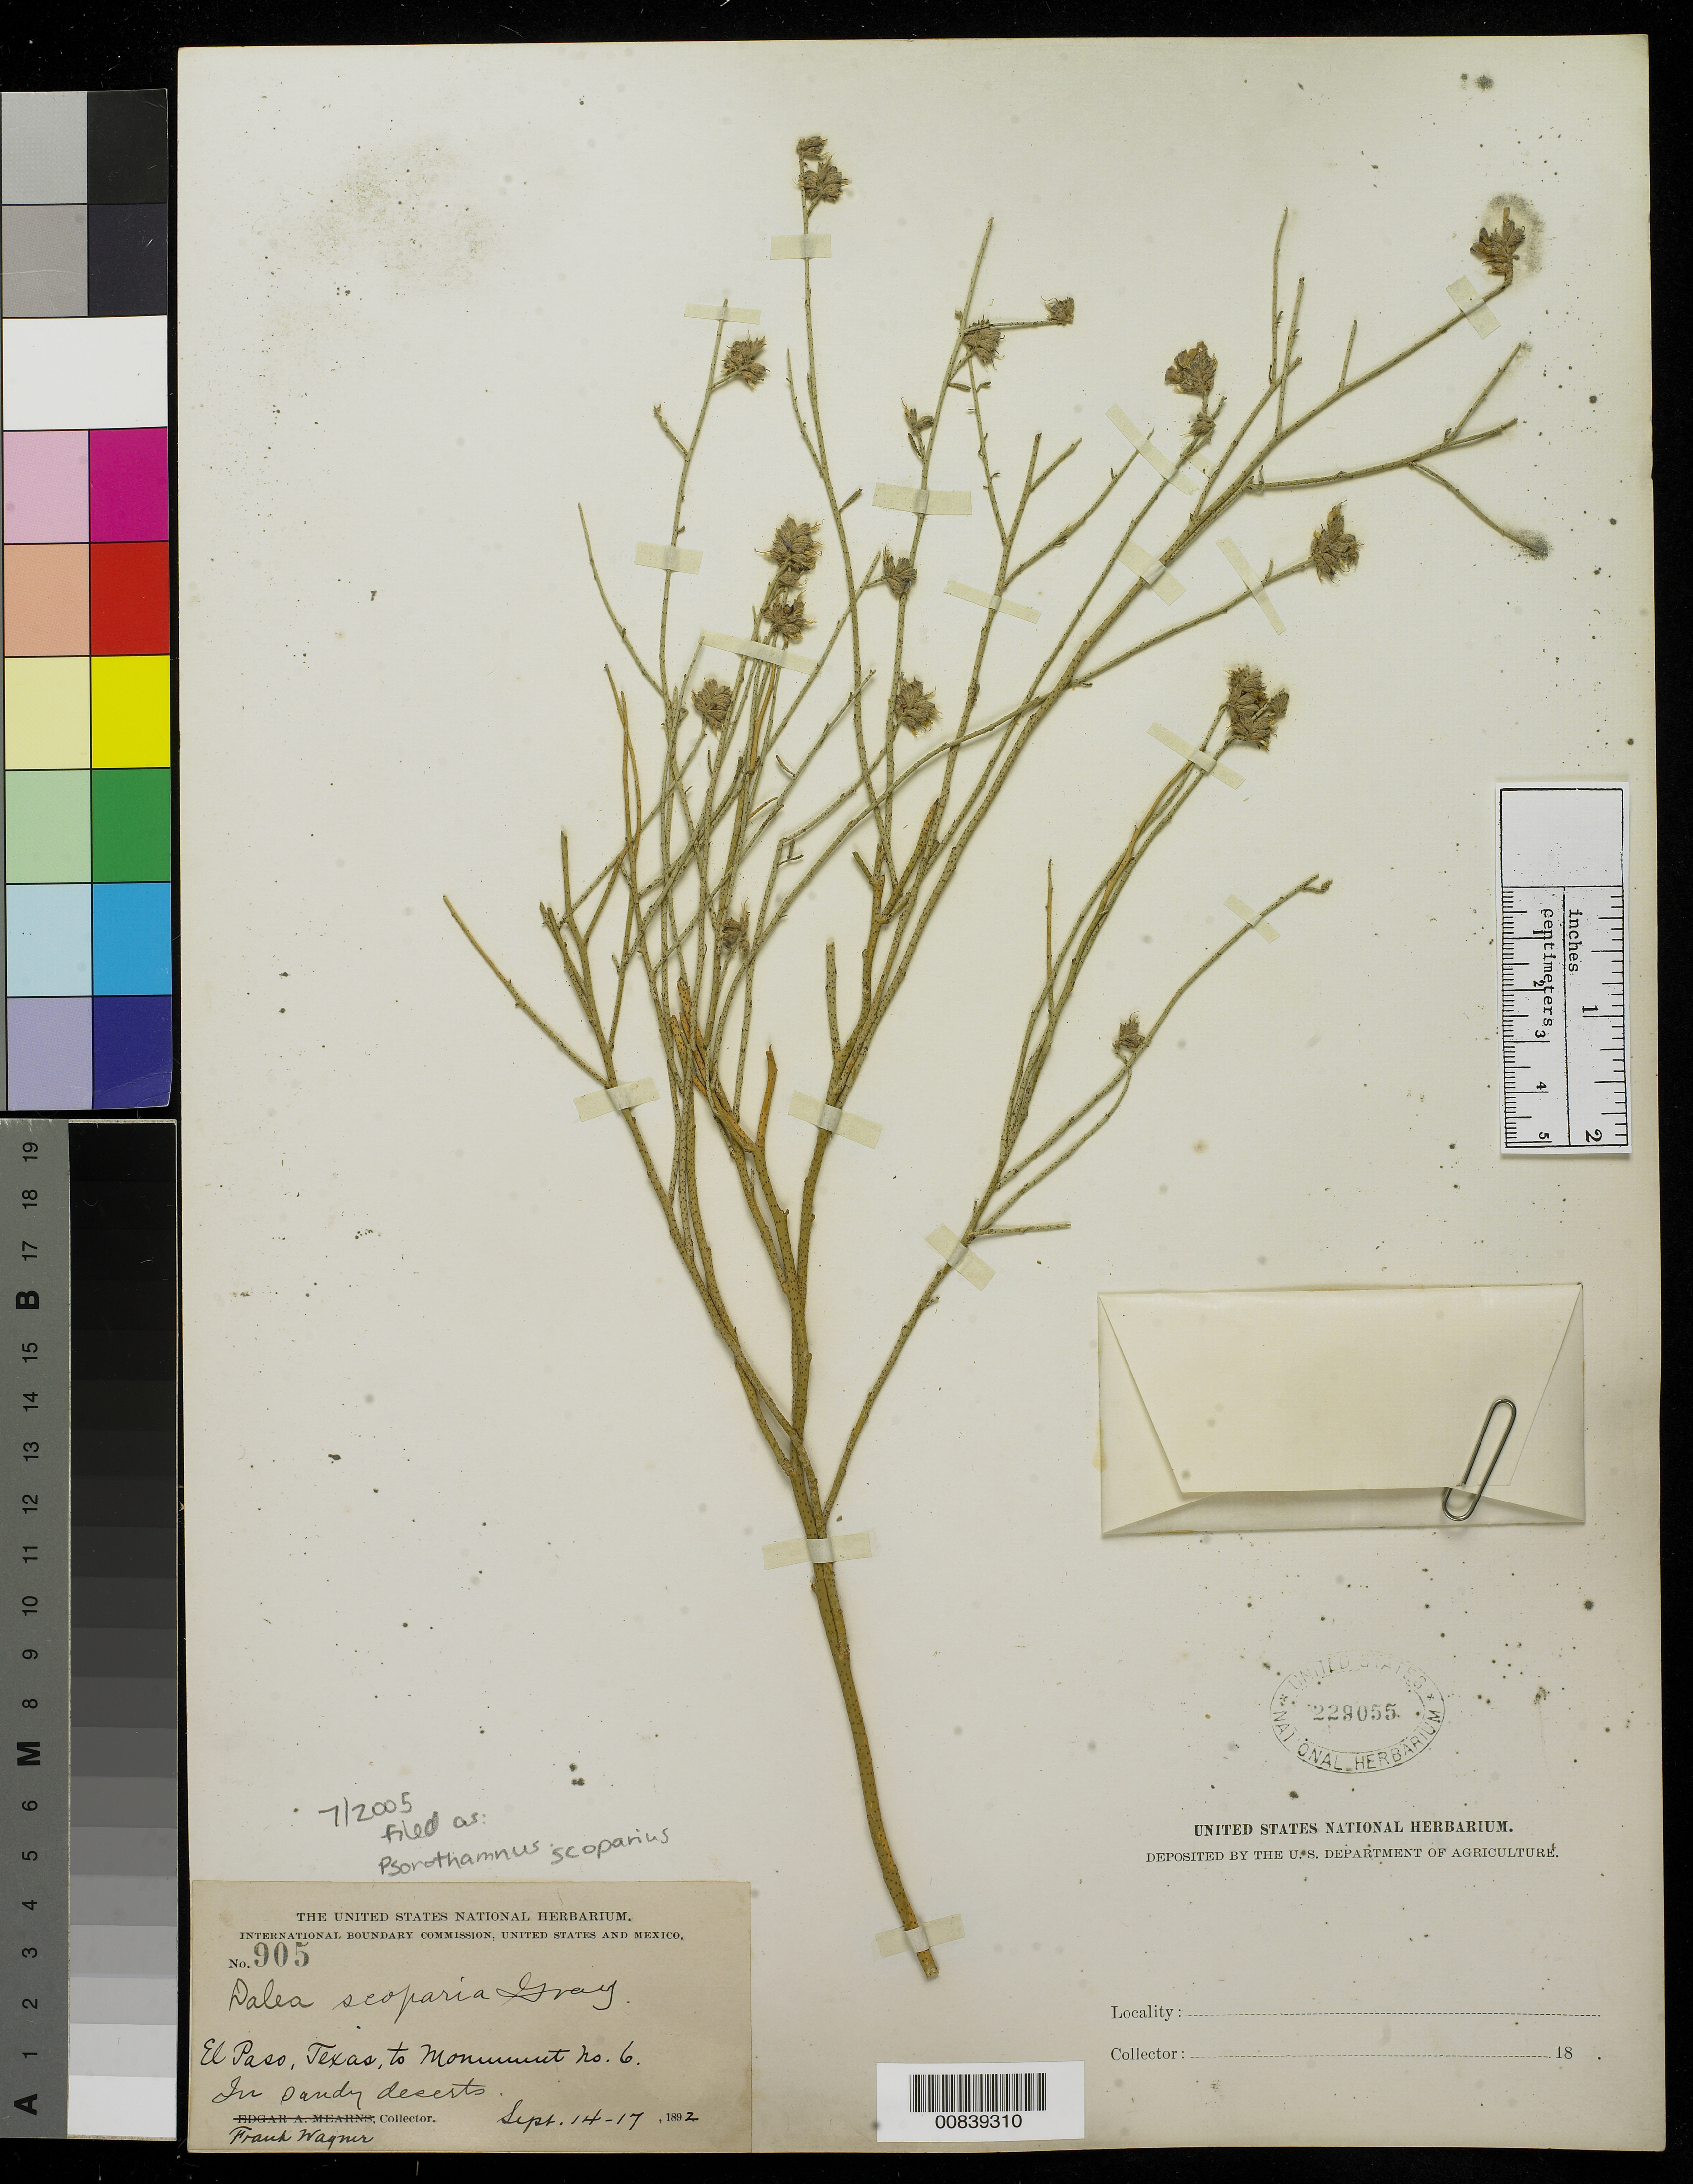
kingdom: Plantae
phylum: Tracheophyta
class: Magnoliopsida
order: Fabales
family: Fabaceae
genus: Psorothamnus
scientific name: Psorothamnus scoparius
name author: (A. Gray) Rydb.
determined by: Strong, M. T., (US), Smithsonian Institution - National Museum of Natural History (UNITED STATES)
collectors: F. Wagner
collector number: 905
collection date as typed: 14 Sep 1892 to 17 Sep 1892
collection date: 1892-09-14/1892-09-17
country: United States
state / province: Texas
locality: El Paso, Texas, to Monument no. 6.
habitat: Sandy deserts.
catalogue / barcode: US 229055